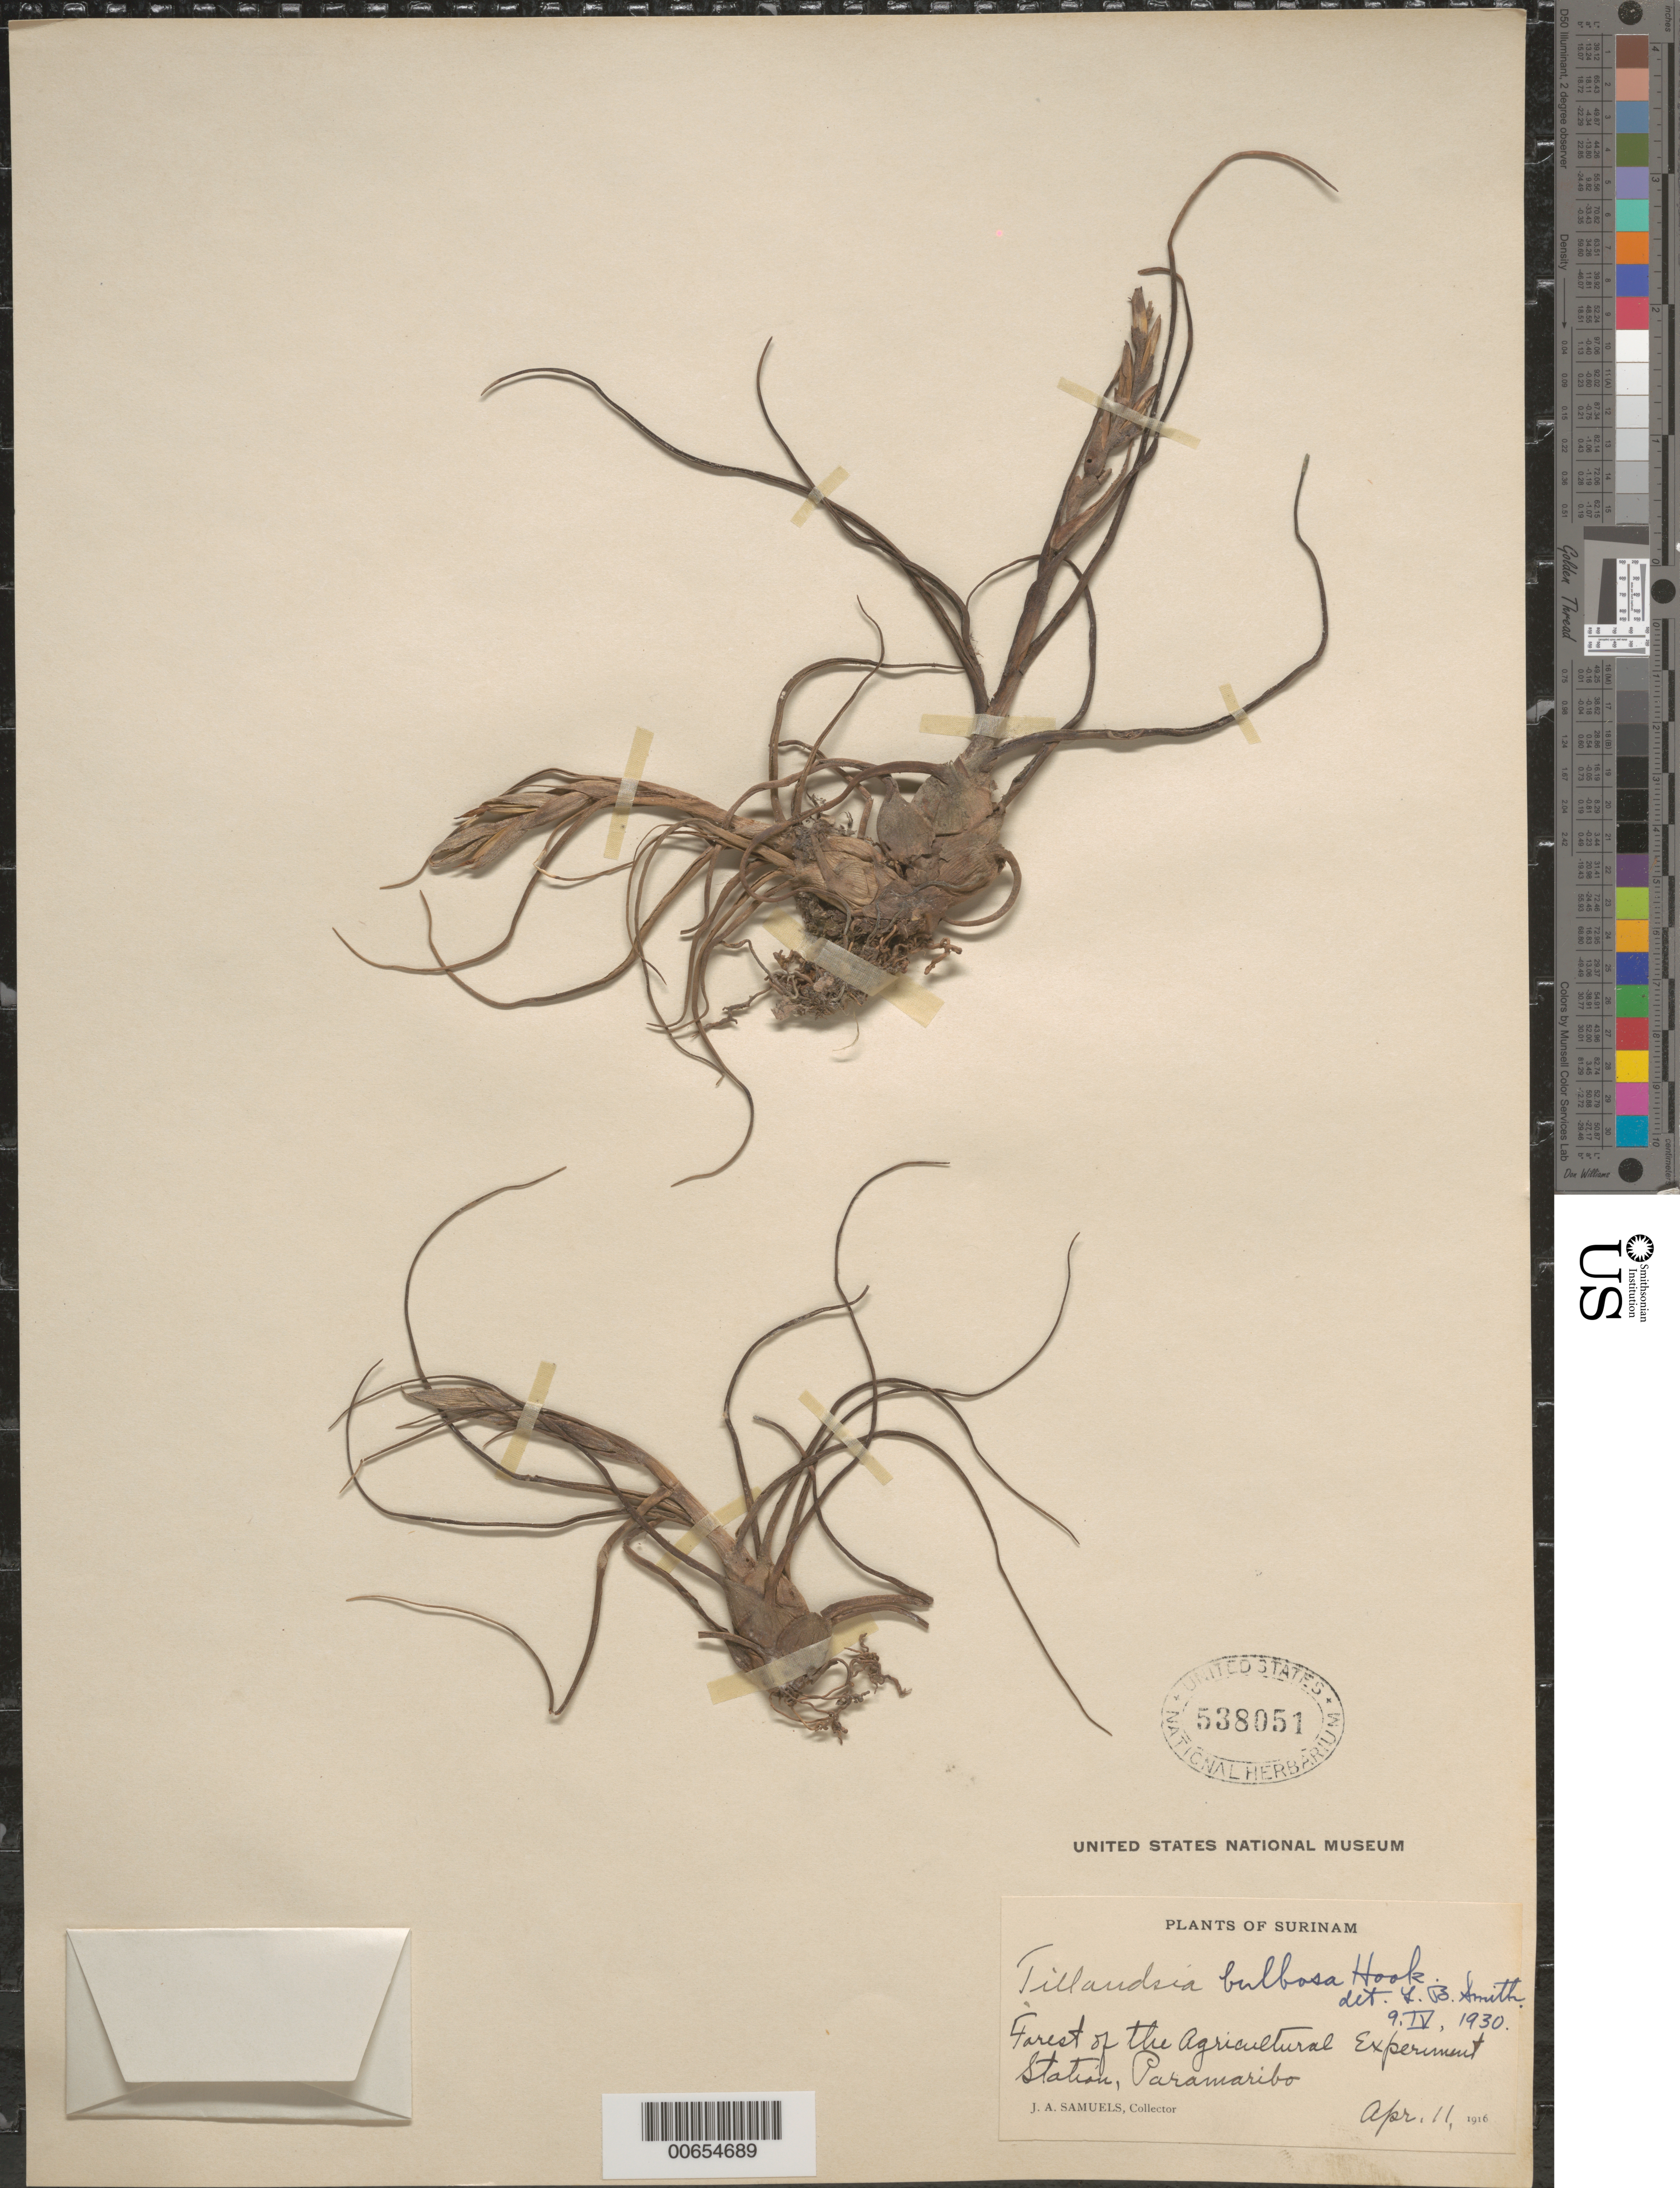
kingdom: Plantae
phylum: Tracheophyta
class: Liliopsida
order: Poales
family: Bromeliaceae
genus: Tillandsia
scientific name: Tillandsia bulbosa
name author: Hook.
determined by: Smith, Lyman B., (US), NMNH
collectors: J. A. Samuels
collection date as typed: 11-Apr-16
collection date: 1916-04-11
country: Suriname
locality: Paramaribo, Agricultural Experiment Station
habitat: Forest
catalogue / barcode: US 538051